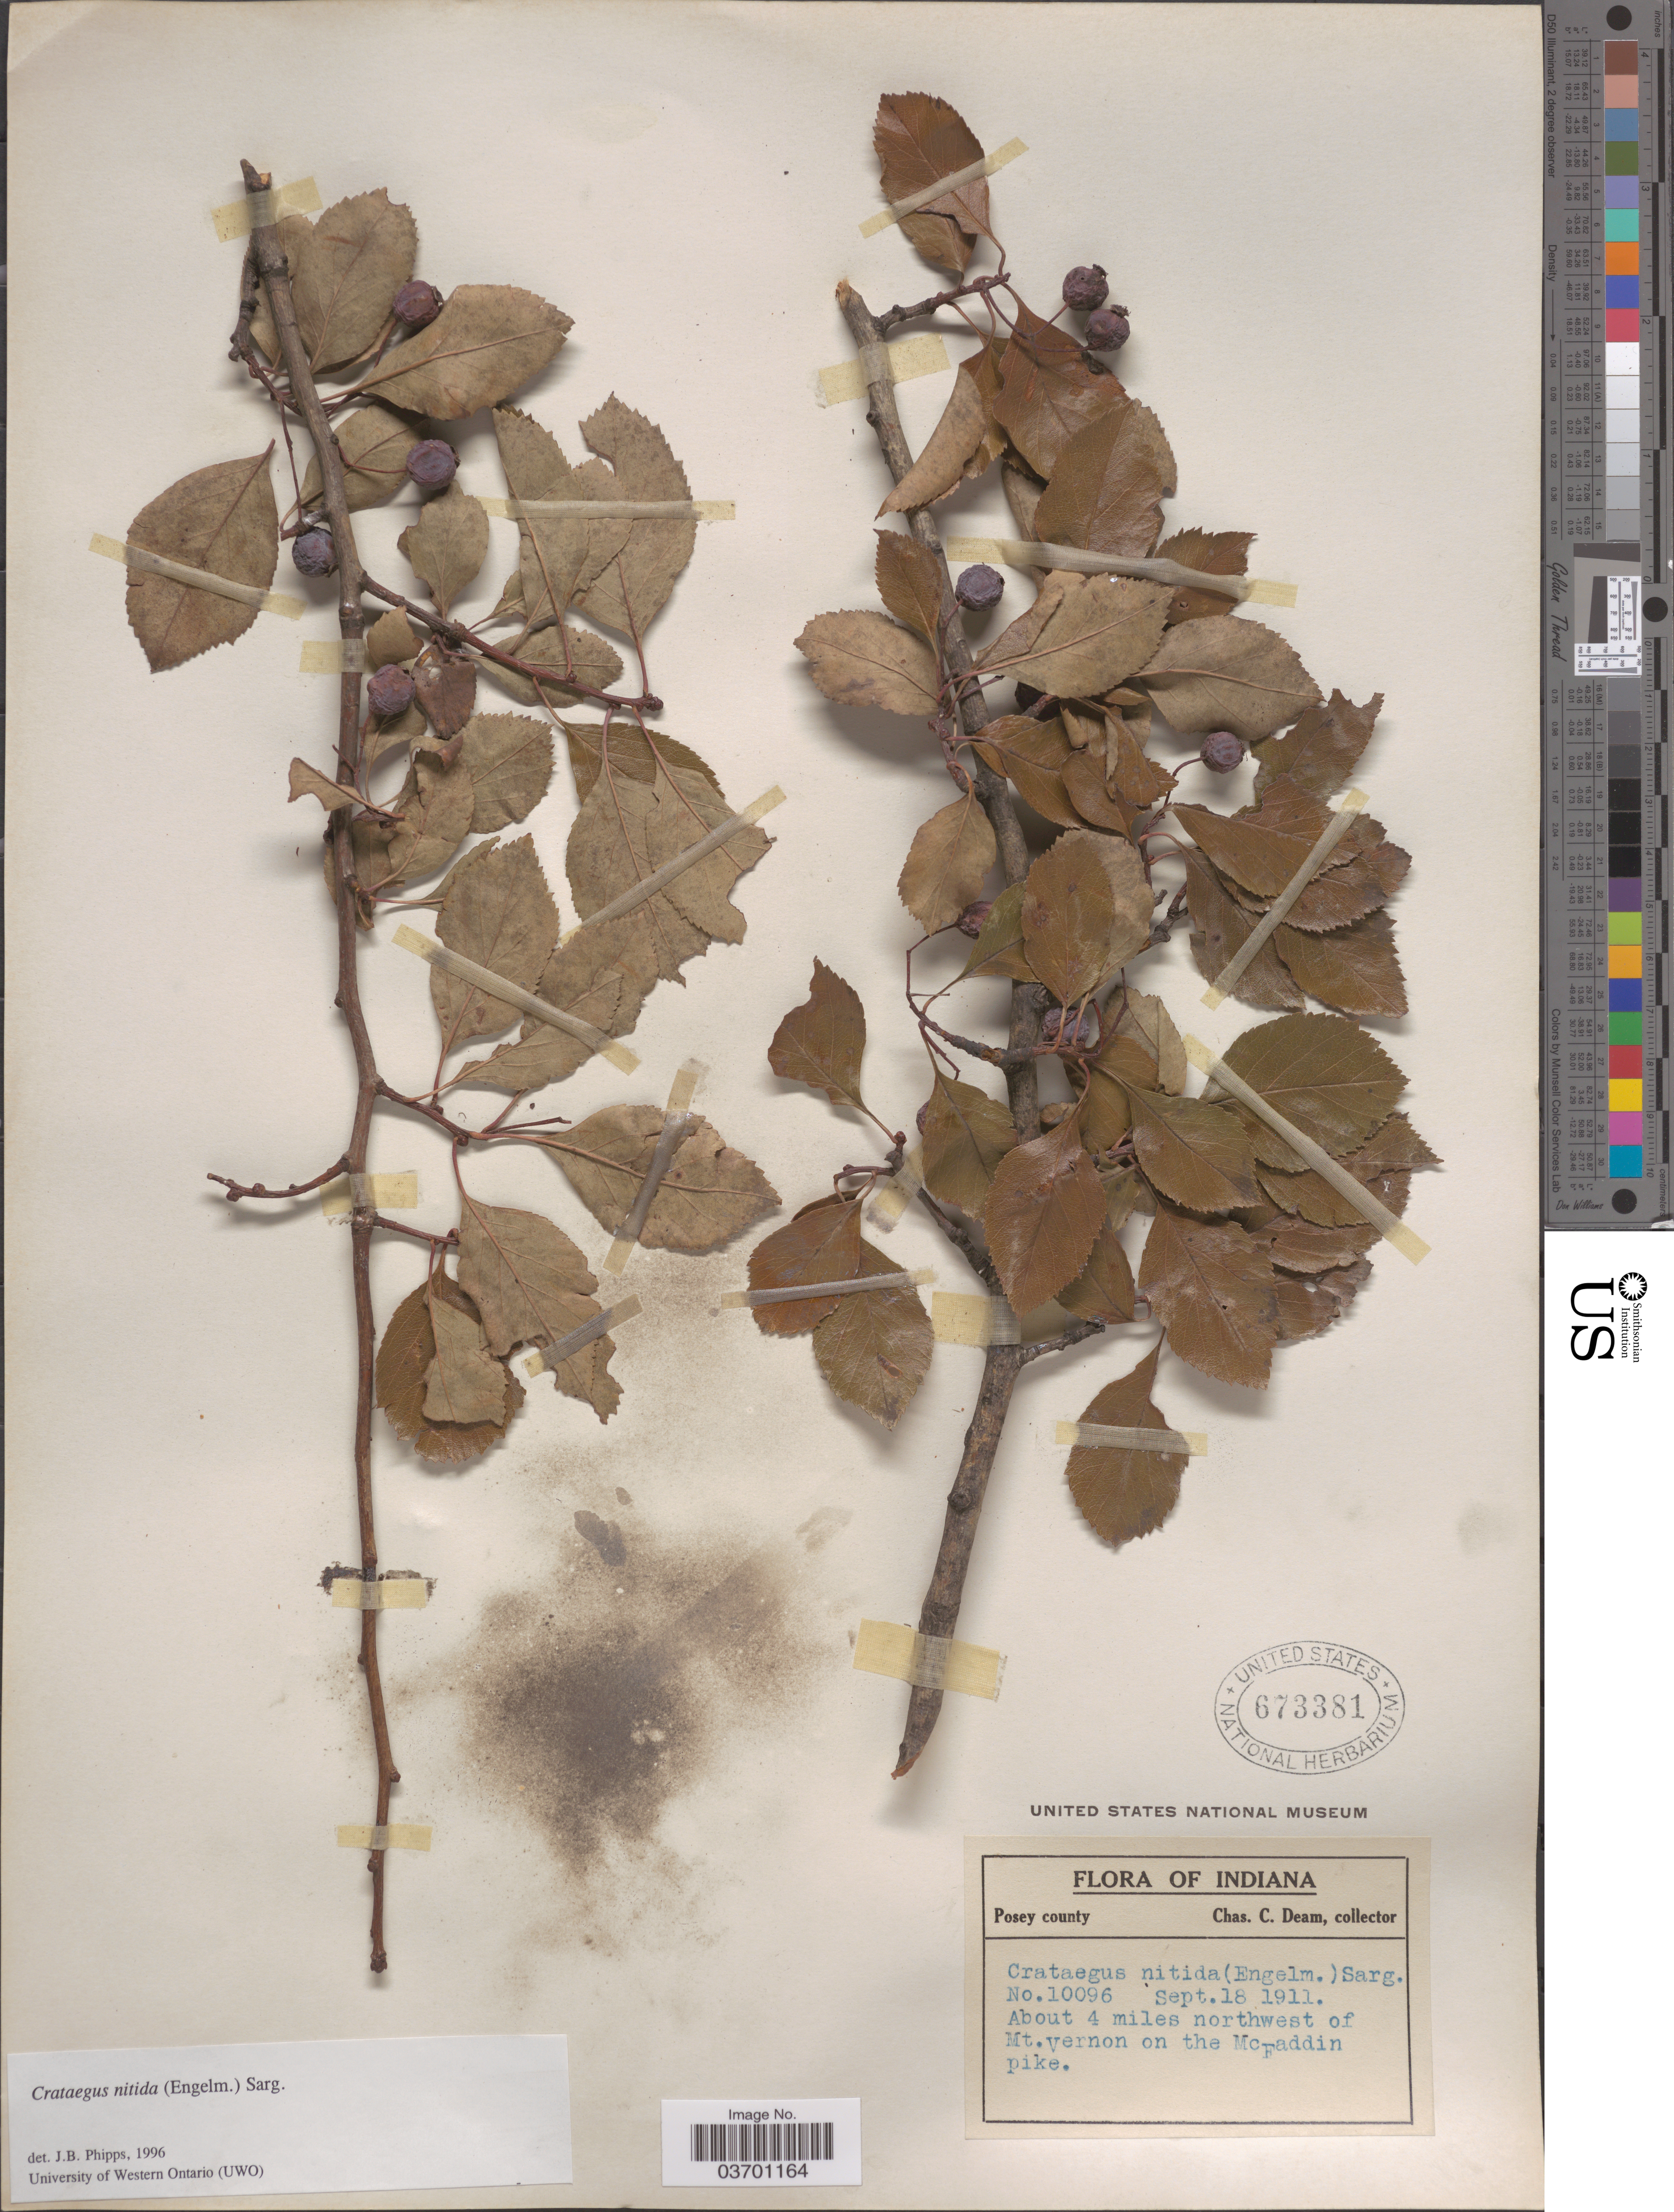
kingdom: Plantae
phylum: Tracheophyta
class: Magnoliopsida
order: Rosales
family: Rosaceae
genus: Crataegus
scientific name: Crataegus nitida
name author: (Engelm. ex Britton & N.E. Br.) Sarg.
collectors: C. C. Deam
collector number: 10096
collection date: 1911-09-18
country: United States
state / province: Indiana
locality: Posey county. About 4 miles northwest of Mt. Vernon on the McFaddin pike.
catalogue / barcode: US 673381